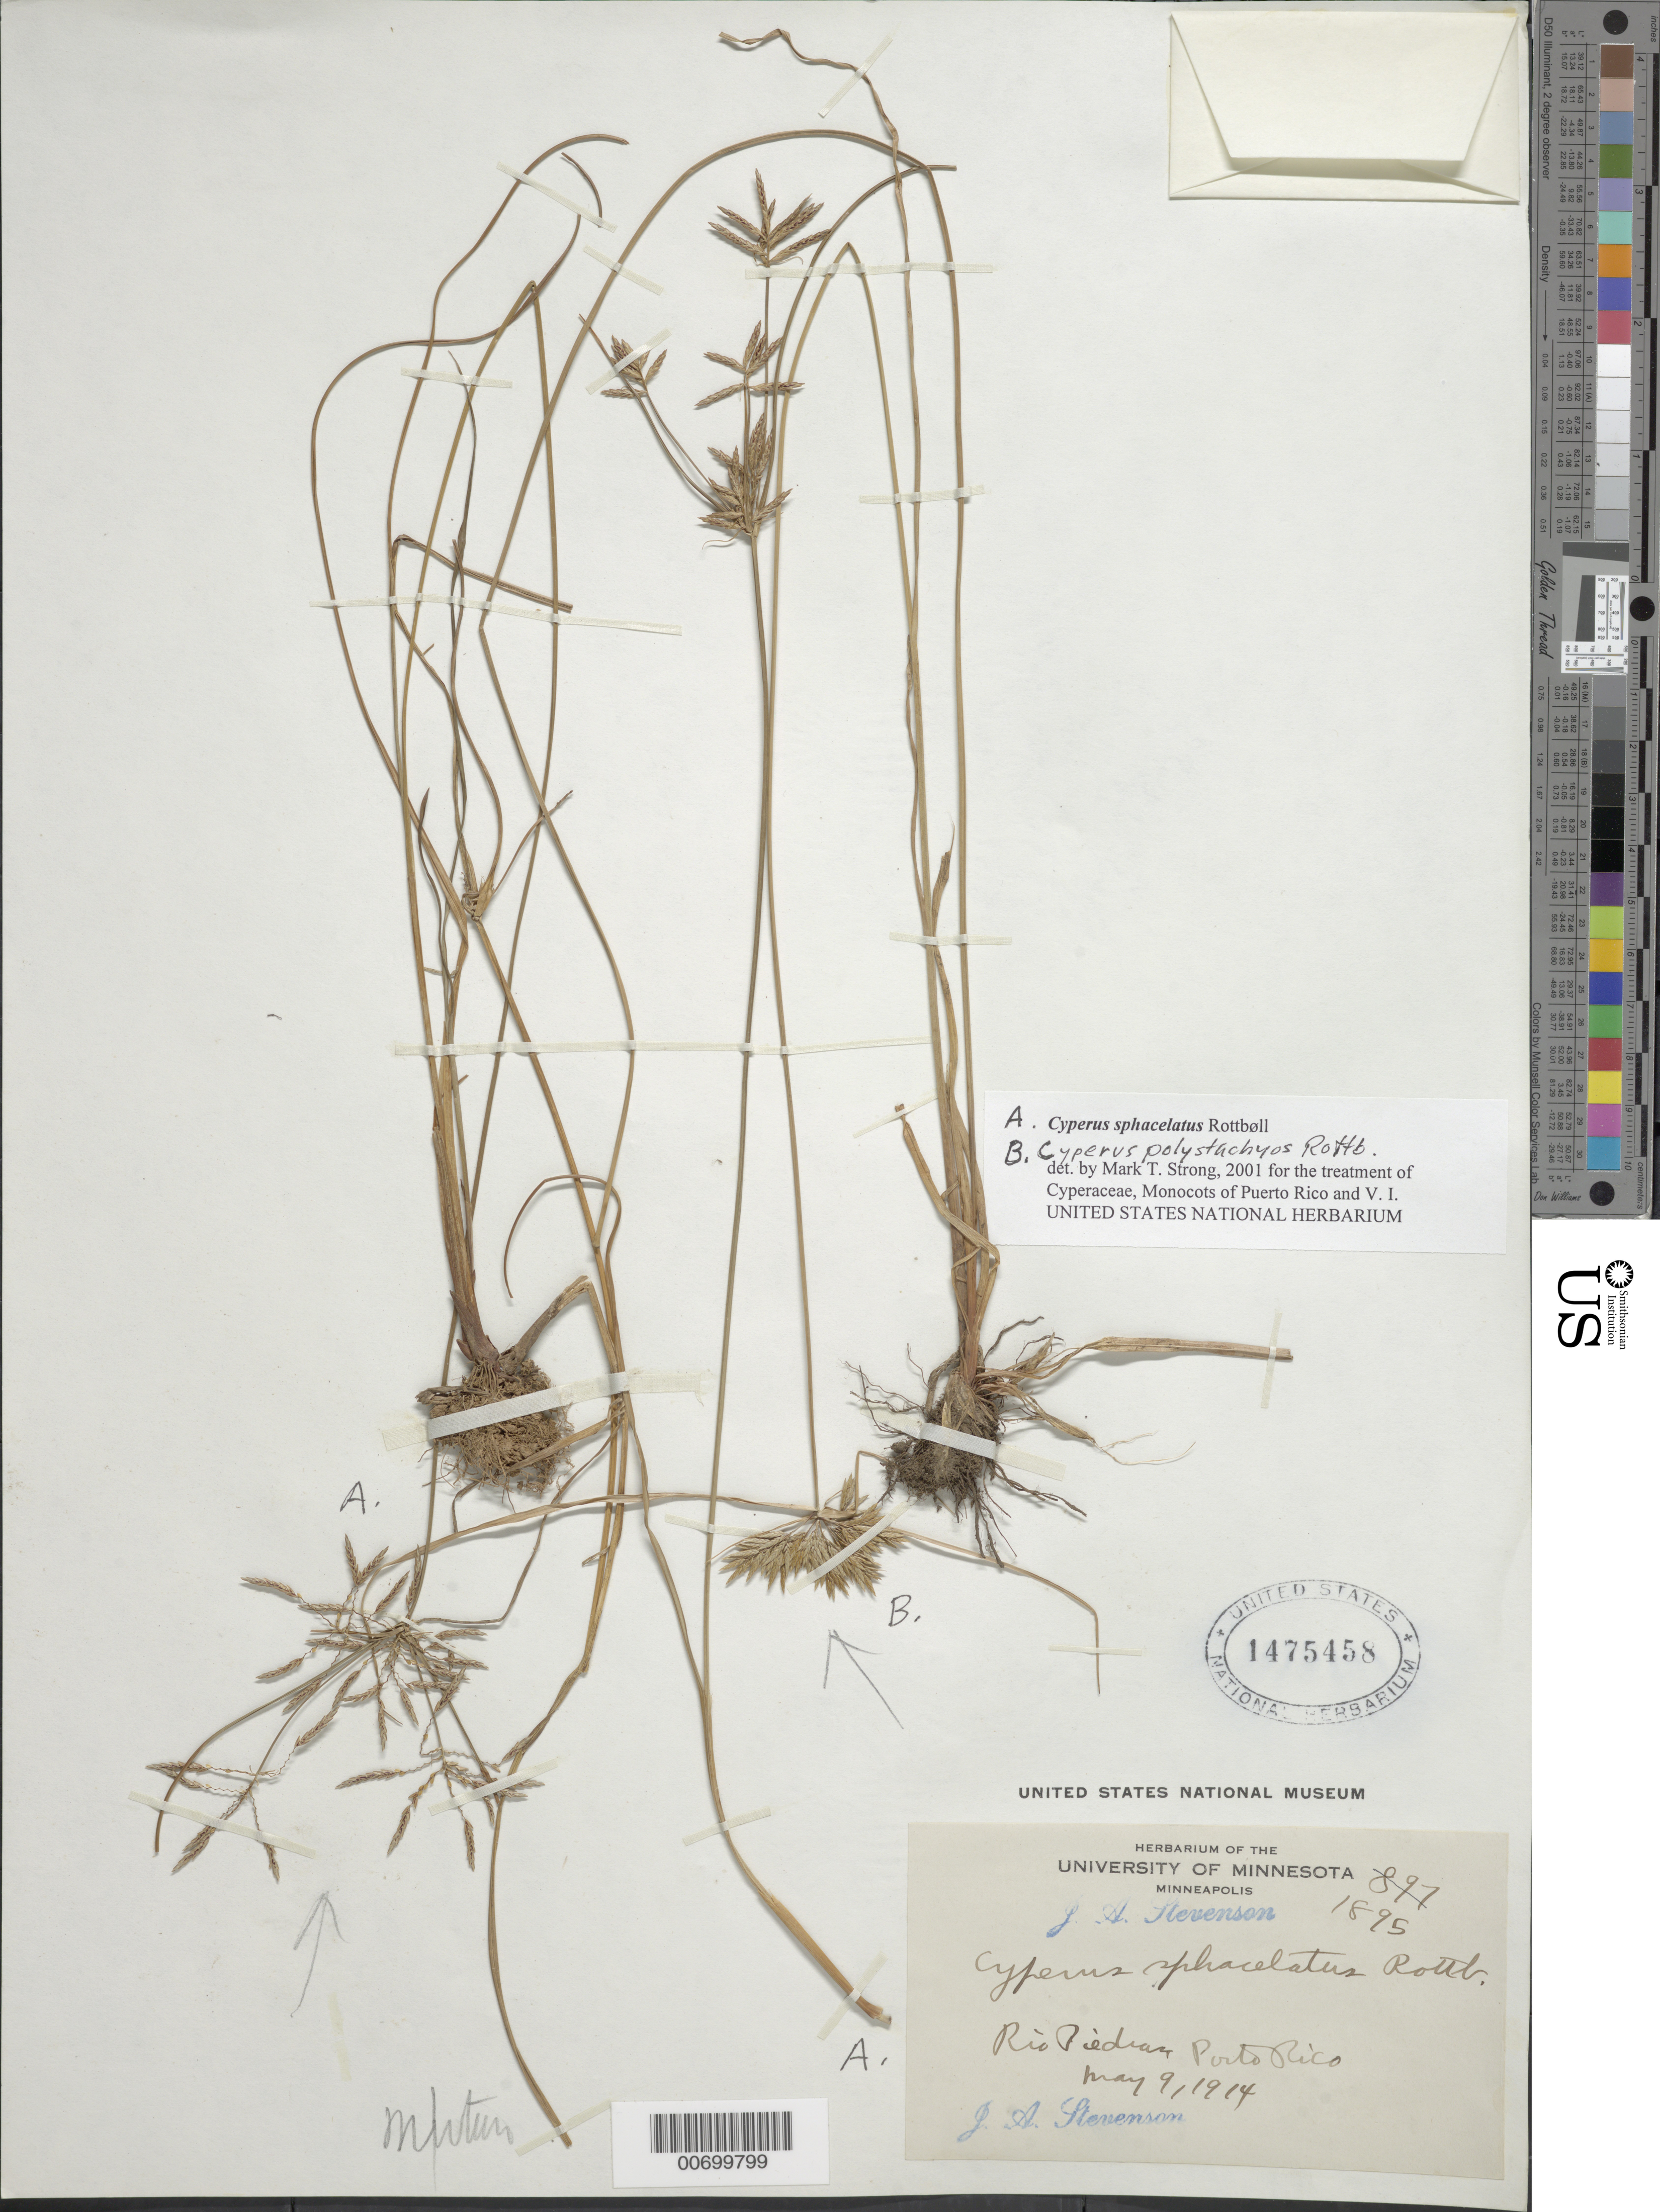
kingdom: Plantae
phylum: Tracheophyta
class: Liliopsida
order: Poales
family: Cyperaceae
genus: Cyperus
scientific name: Cyperus polystachyos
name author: Rottb.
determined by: Strong, M. T., (US), Smithsonian Institution - National Museum of Natural History (UNITED STATES)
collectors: J. Stevenson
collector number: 1895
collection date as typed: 09 May 1914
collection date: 1914-05-09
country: Puerto Rico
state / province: San Juan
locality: Rio Piedras.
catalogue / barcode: US 1475458